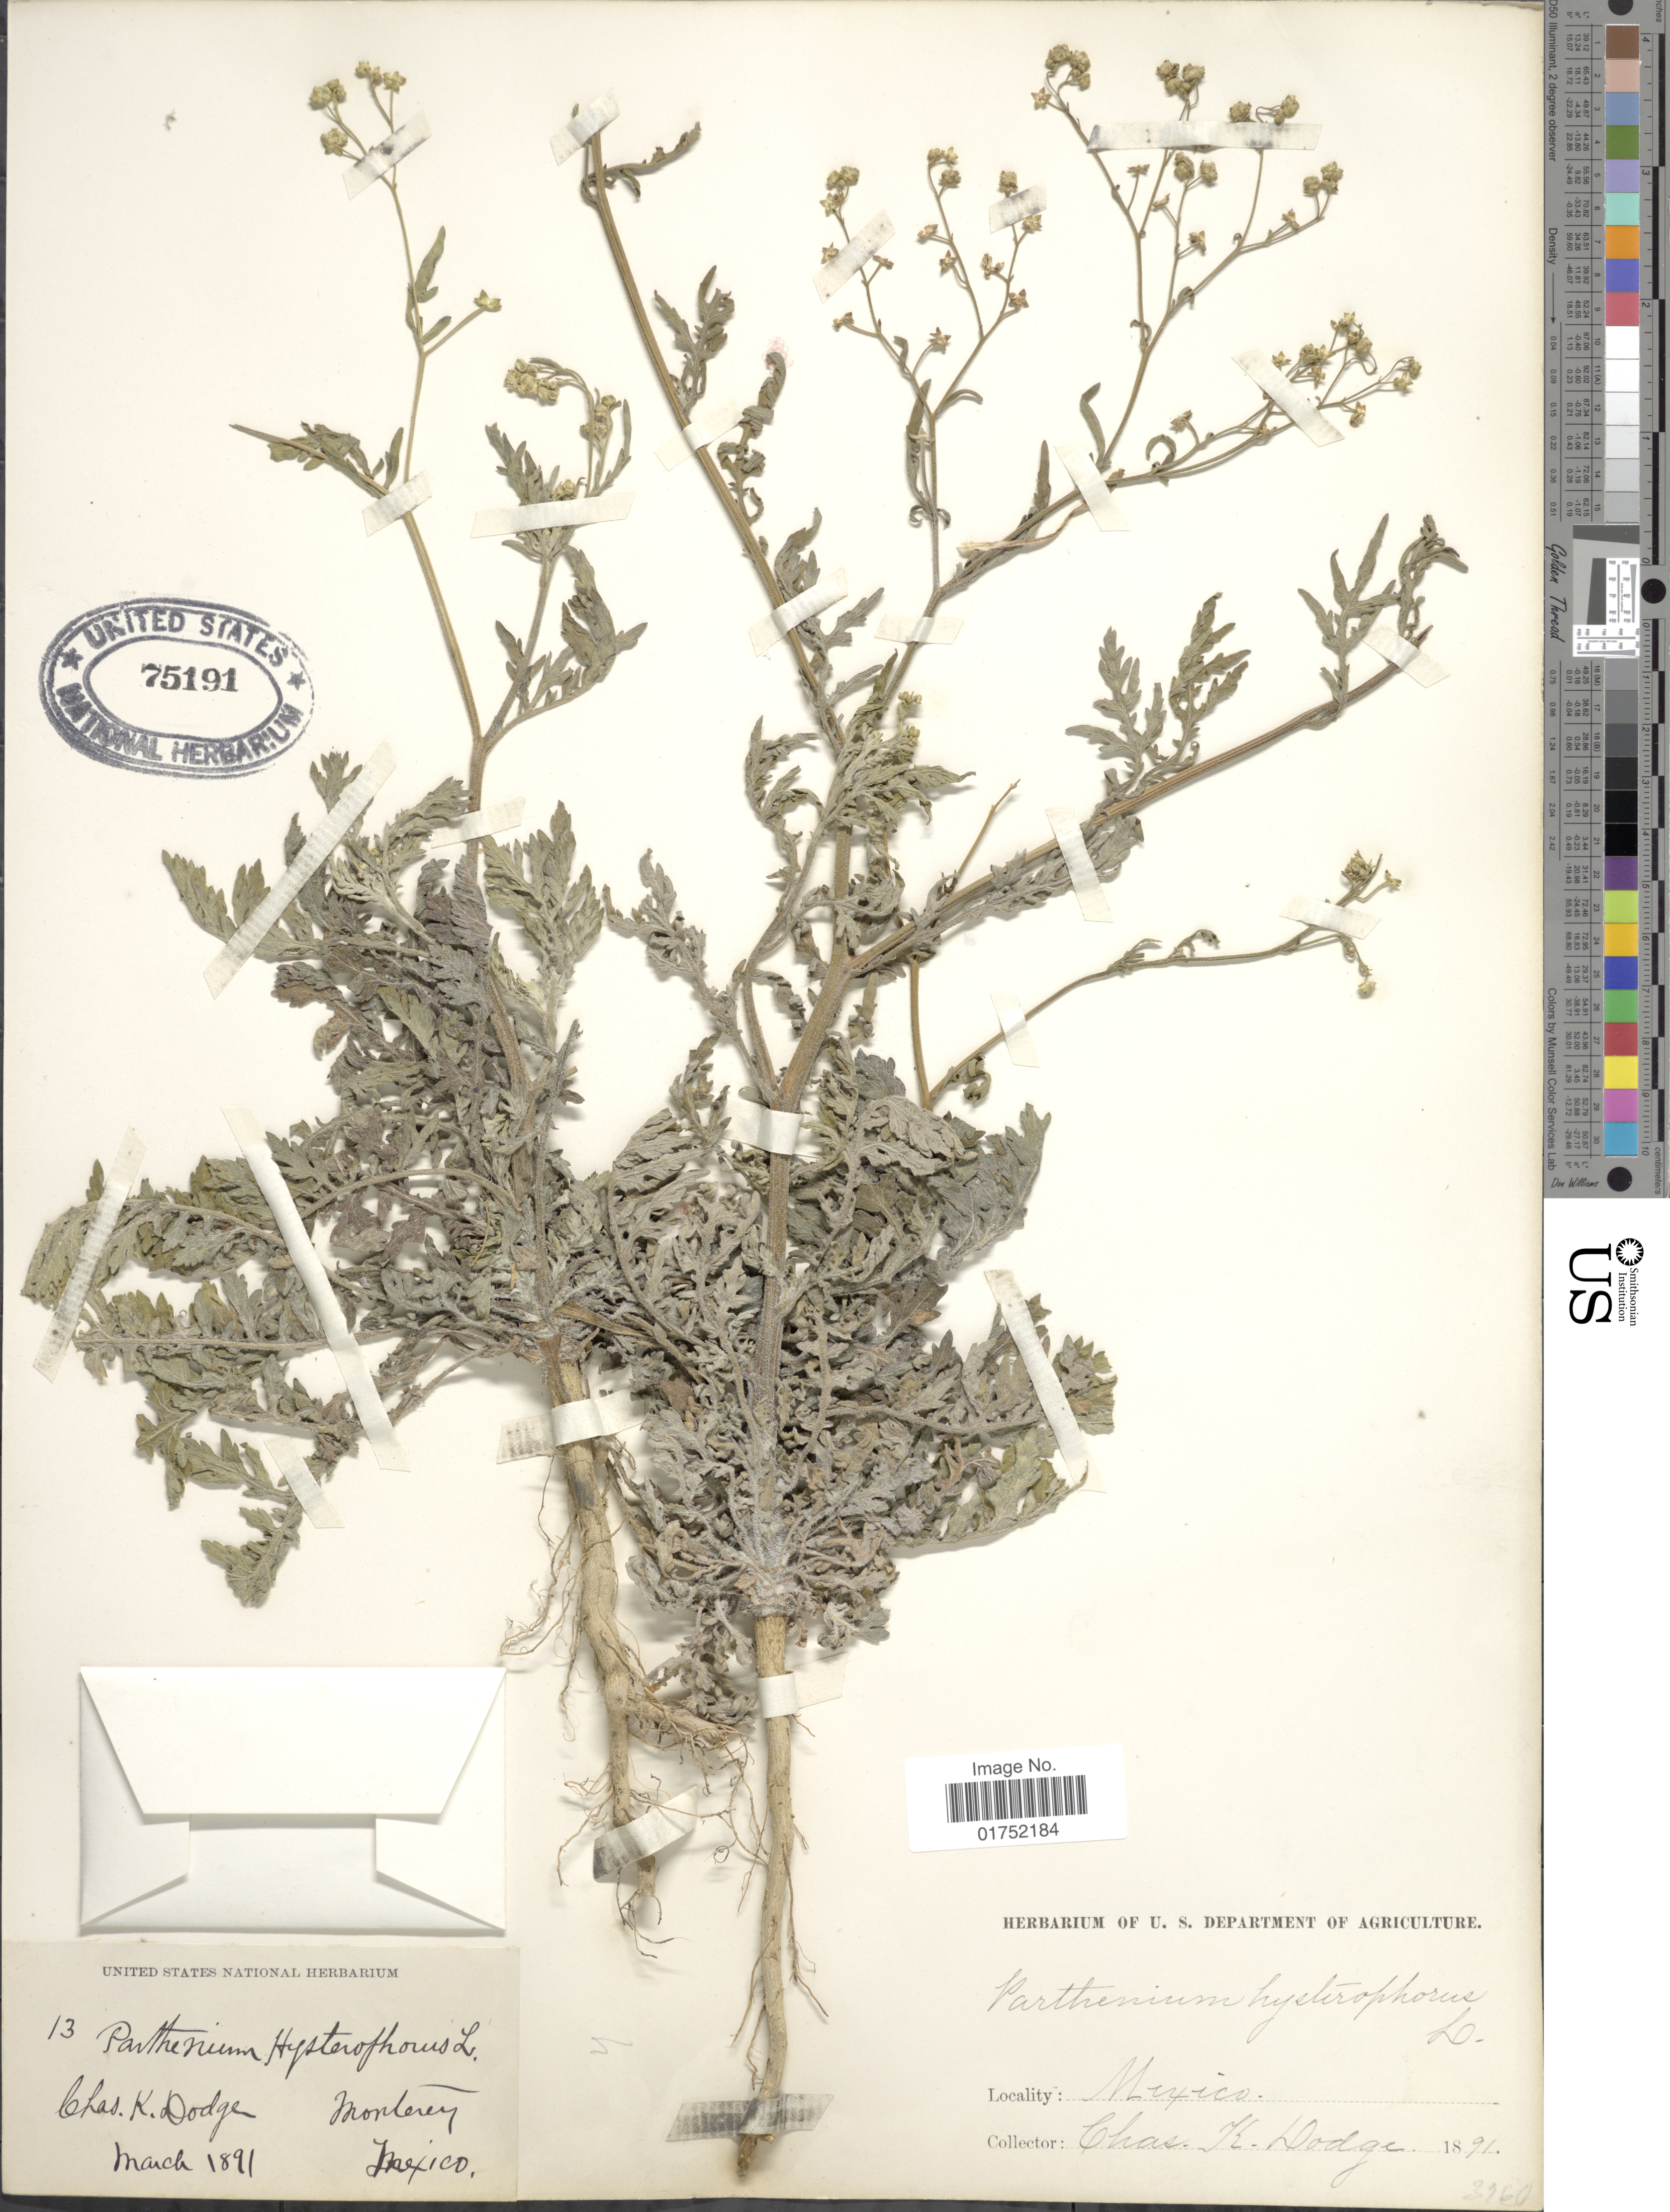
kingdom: Plantae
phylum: Tracheophyta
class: Magnoliopsida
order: Asterales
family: Asteraceae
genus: Parthenium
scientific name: Parthenium hysterophorus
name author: L.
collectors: C. K. Dodge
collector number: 13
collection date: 1891-03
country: Mexico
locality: Monterey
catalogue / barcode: US 75191